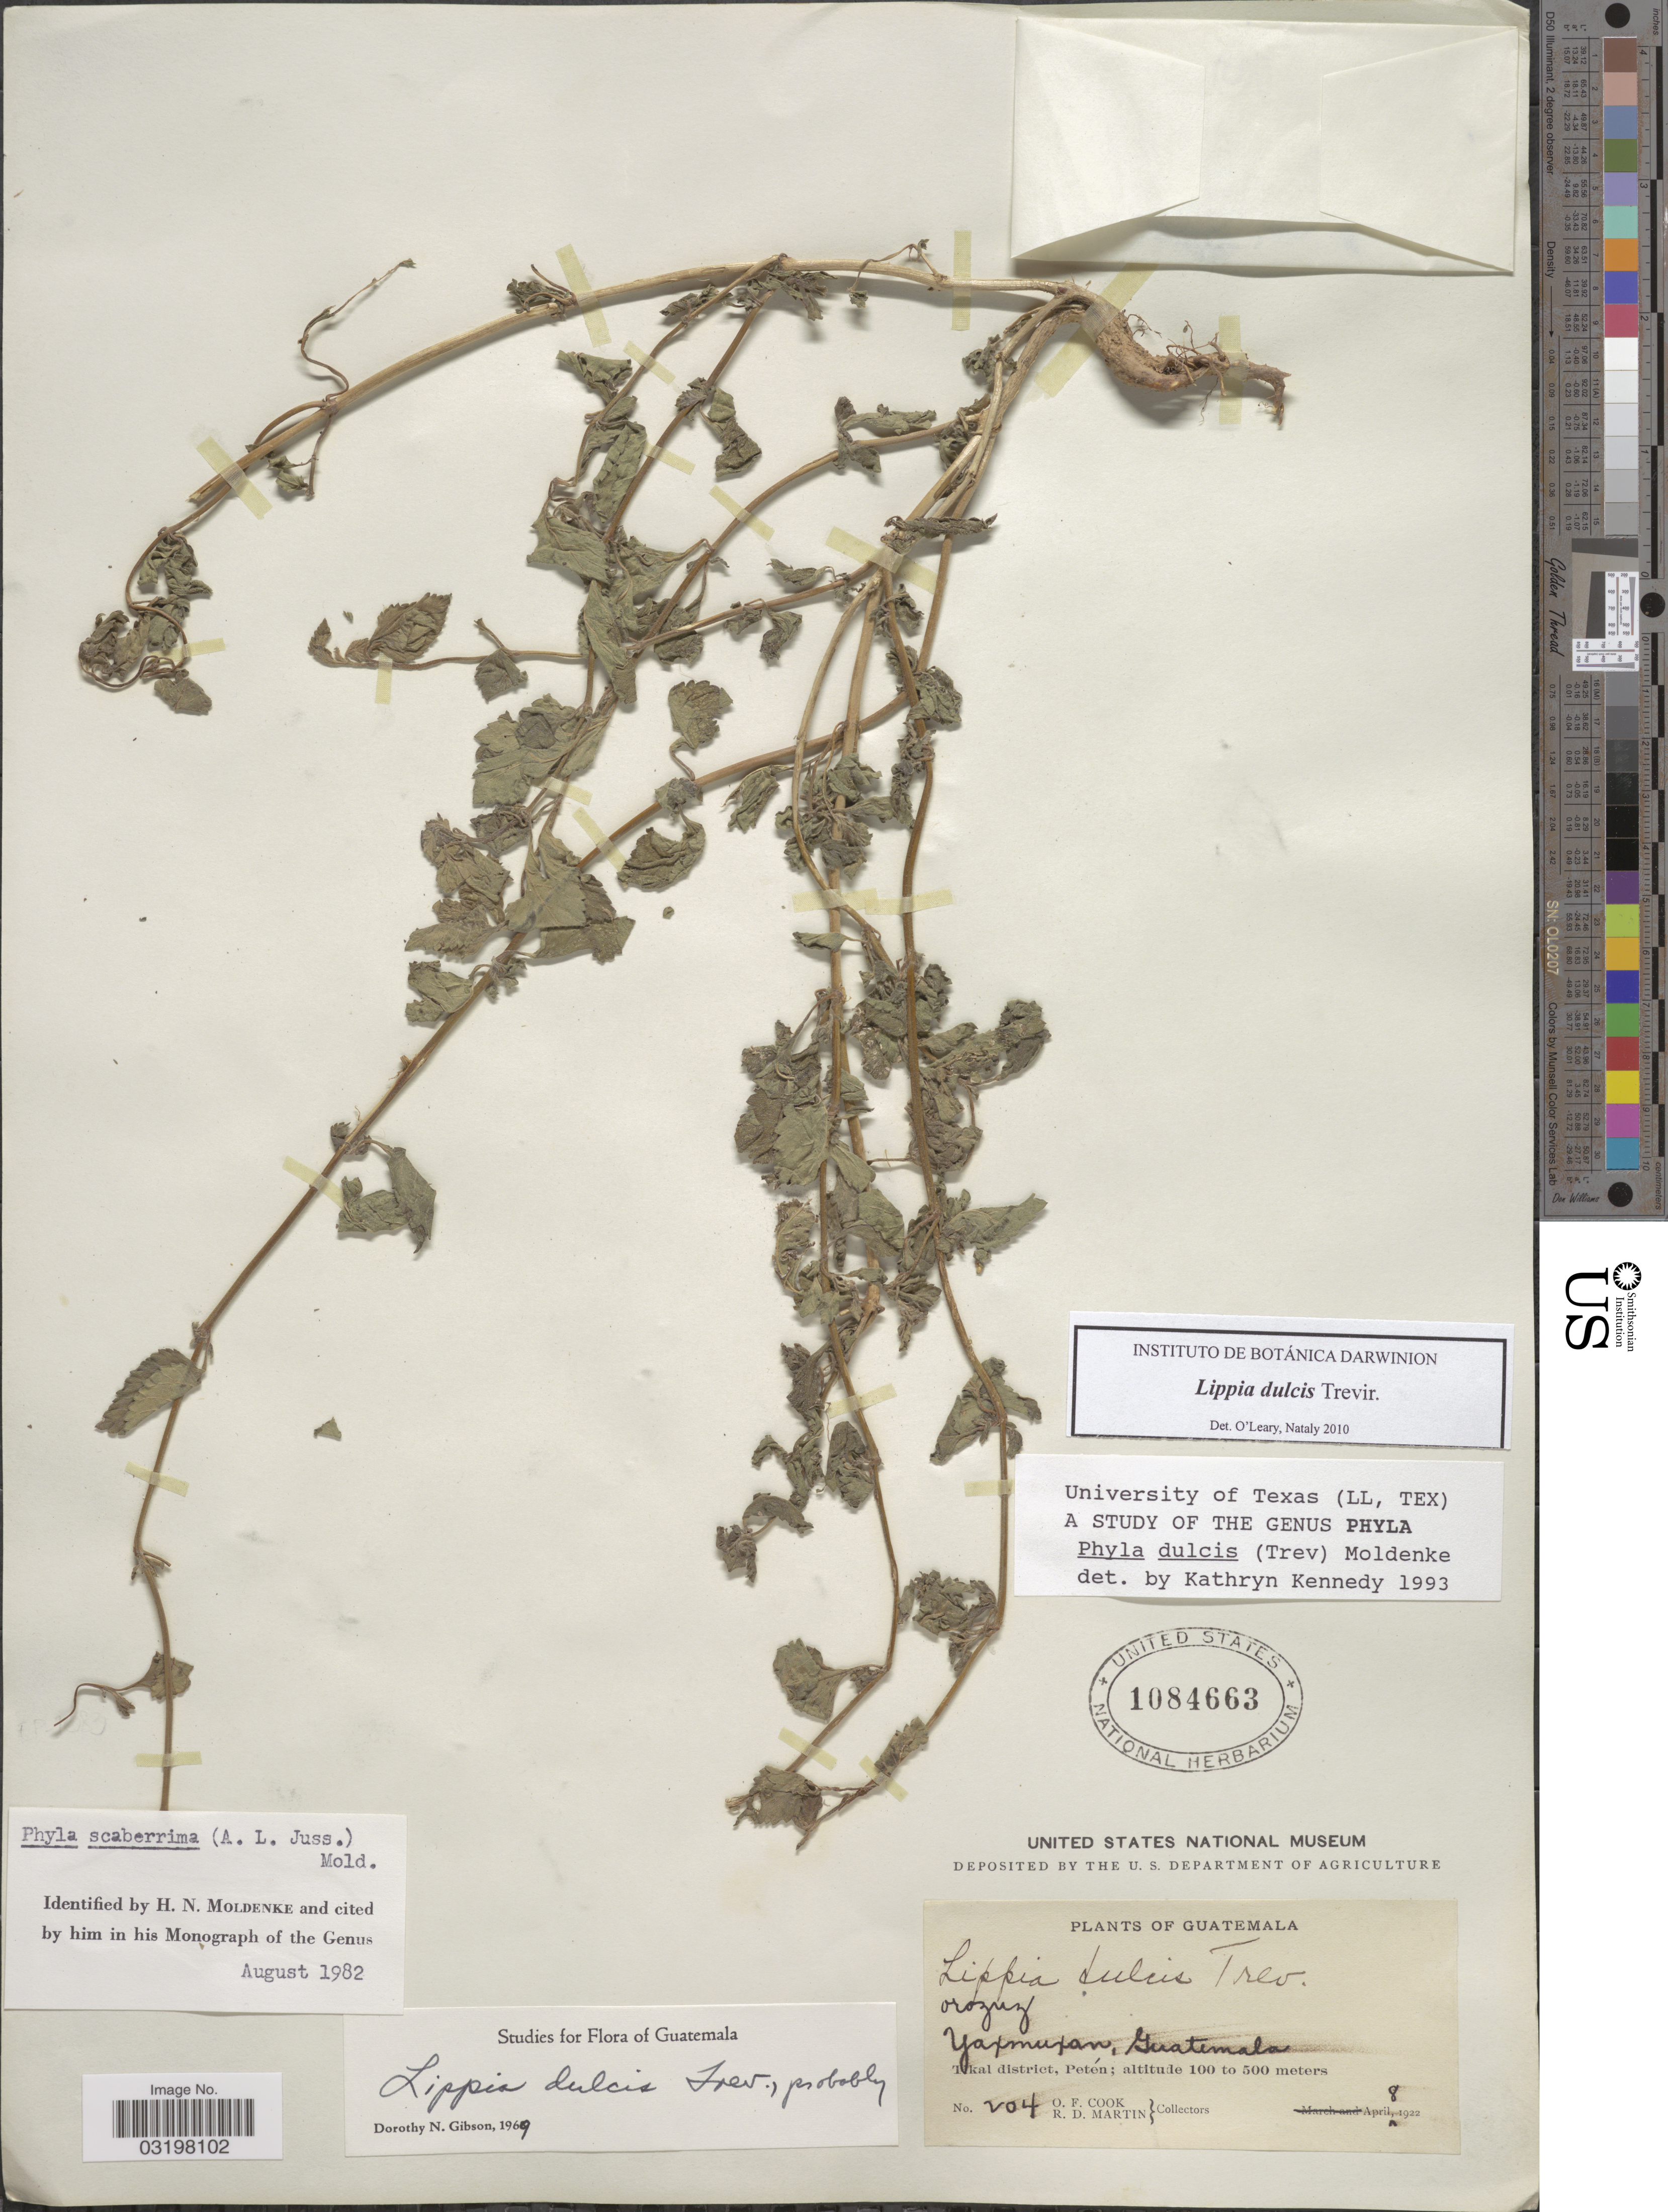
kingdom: Plantae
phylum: Tracheophyta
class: Magnoliopsida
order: Lamiales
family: Verbenaceae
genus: Lippia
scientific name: Lippia dulcis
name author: Trevis.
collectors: O. F. Cook & R. D. Martin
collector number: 204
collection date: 1922-04-08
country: Guatemala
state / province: El Petén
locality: Yaxmuxan, Tikal district, Petén.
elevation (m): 100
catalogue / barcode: US 1084663